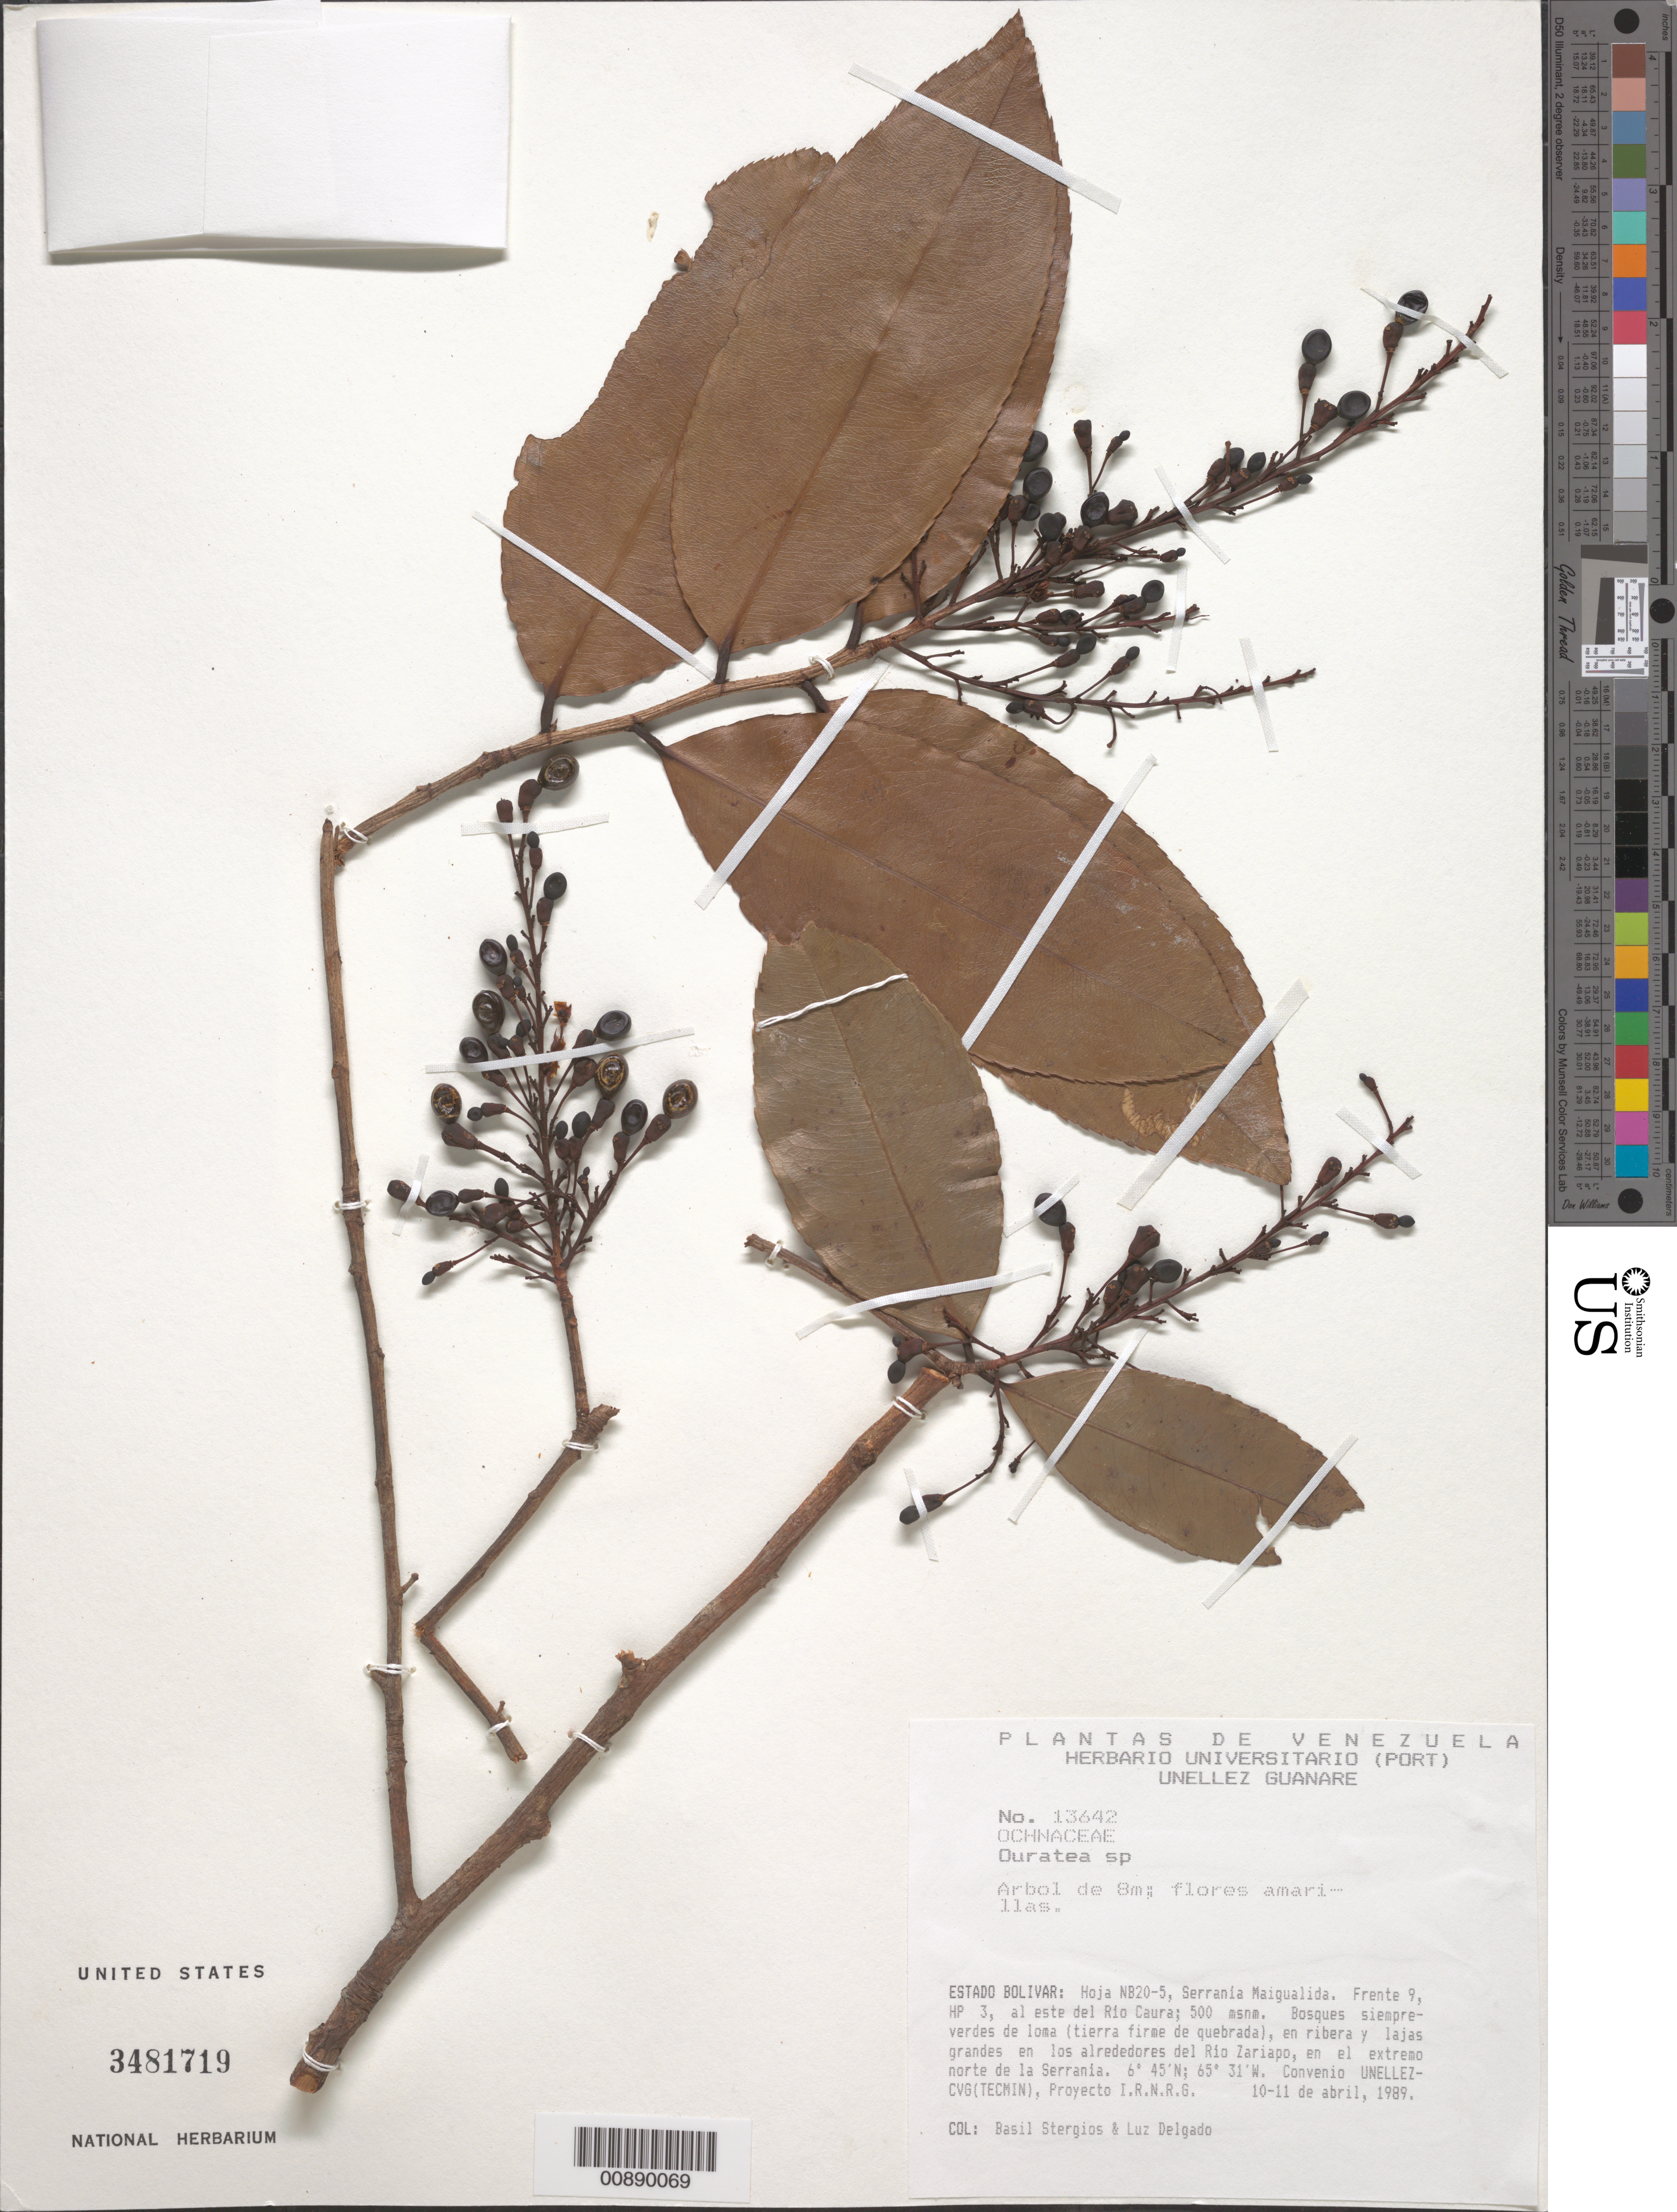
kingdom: Plantae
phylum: Tracheophyta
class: Magnoliopsida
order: Malpighiales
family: Ochnaceae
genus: Ouratea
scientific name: Ouratea sp.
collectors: B. G. Stergios & L. Delgado V.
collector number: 13642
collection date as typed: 10-Apr-89 to 11-Apr-89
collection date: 1989-04-10/1989-04-11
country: Venezuela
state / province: Bolívar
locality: Serrania Maigualida, E del río Caura, alrededores del río Zariapo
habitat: Bosques siempre-verdes de loma (tierra firme de quebrada), en ribera y lajas grandes en los alrededores del río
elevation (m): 500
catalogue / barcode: US 3481719